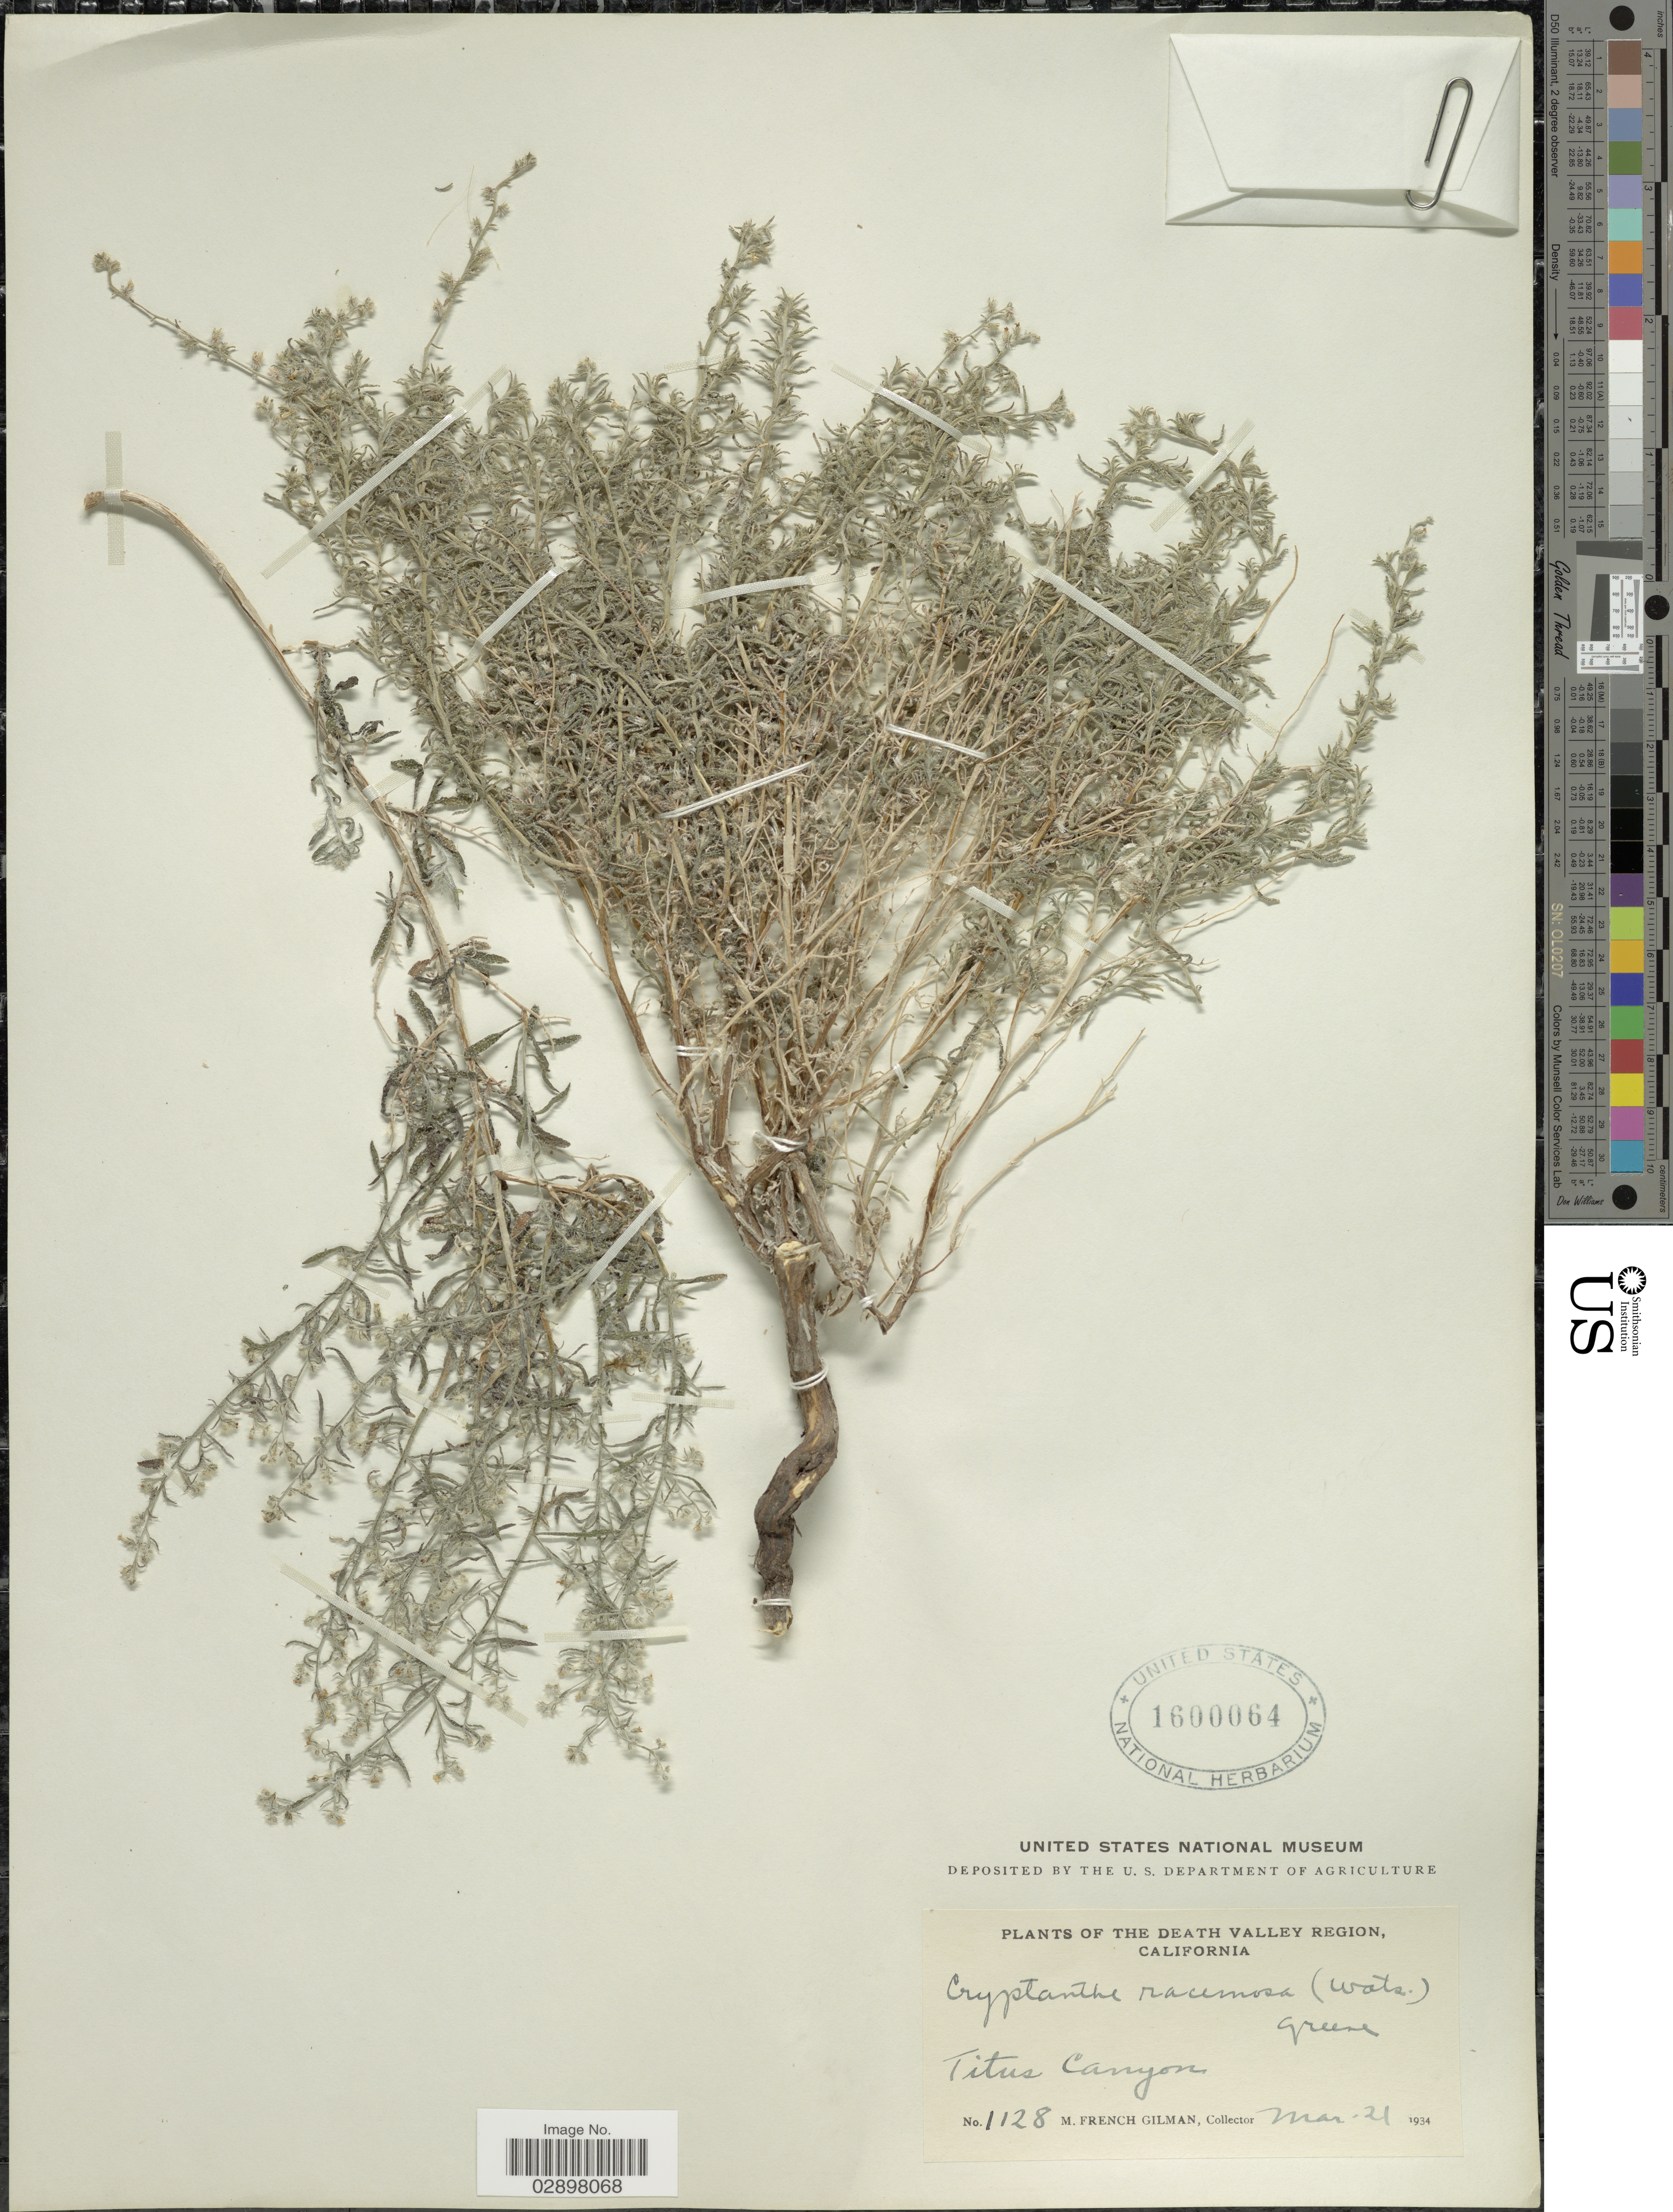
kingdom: Plantae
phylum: Tracheophyta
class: Magnoliopsida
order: Boraginales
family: Boraginaceae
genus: Cryptantha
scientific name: Cryptantha racemosa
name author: (S. Watson) Greene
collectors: M. F. Gilman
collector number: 1128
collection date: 1934-03-21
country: United States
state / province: California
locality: The Death Valley Region, Titus Canyon.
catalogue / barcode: US 1600064